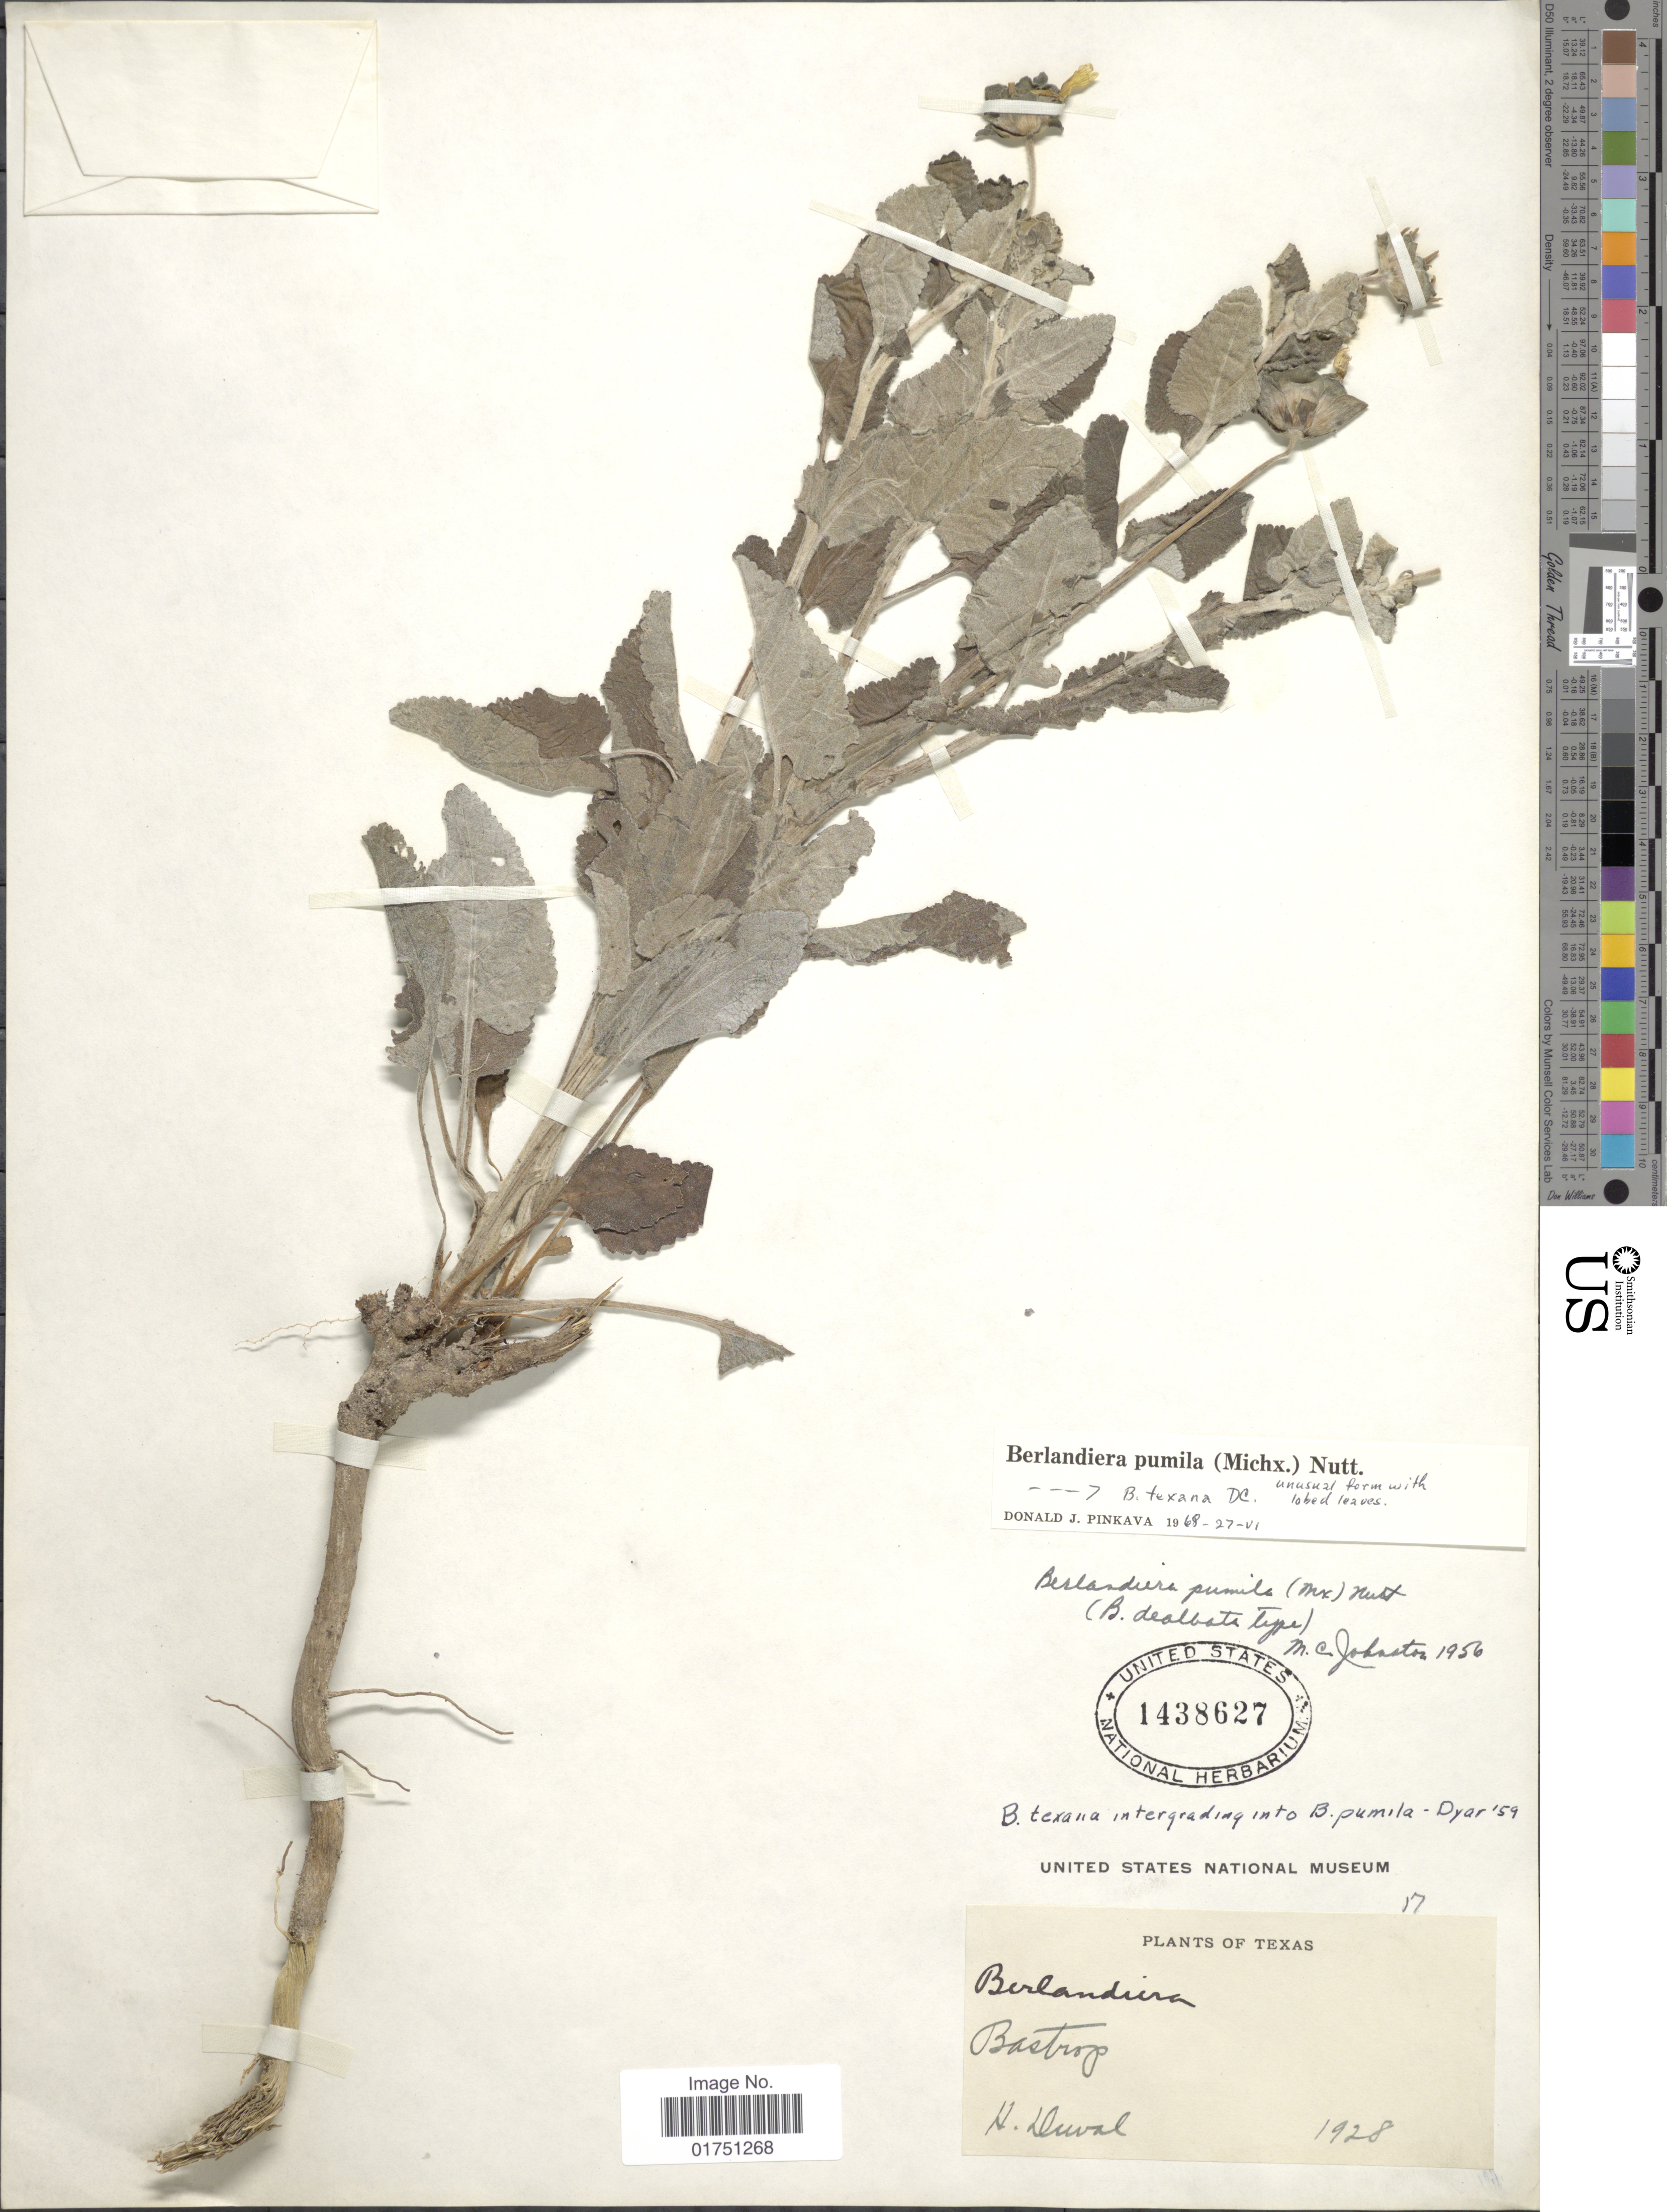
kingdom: Plantae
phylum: Tracheophyta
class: Magnoliopsida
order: Asterales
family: Asteraceae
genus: Berlandiera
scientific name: Berlandiera pumila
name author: (Michx.) Nutt.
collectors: H. Duval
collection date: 1928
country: United States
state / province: Texas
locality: Bastrop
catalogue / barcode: US 1438627